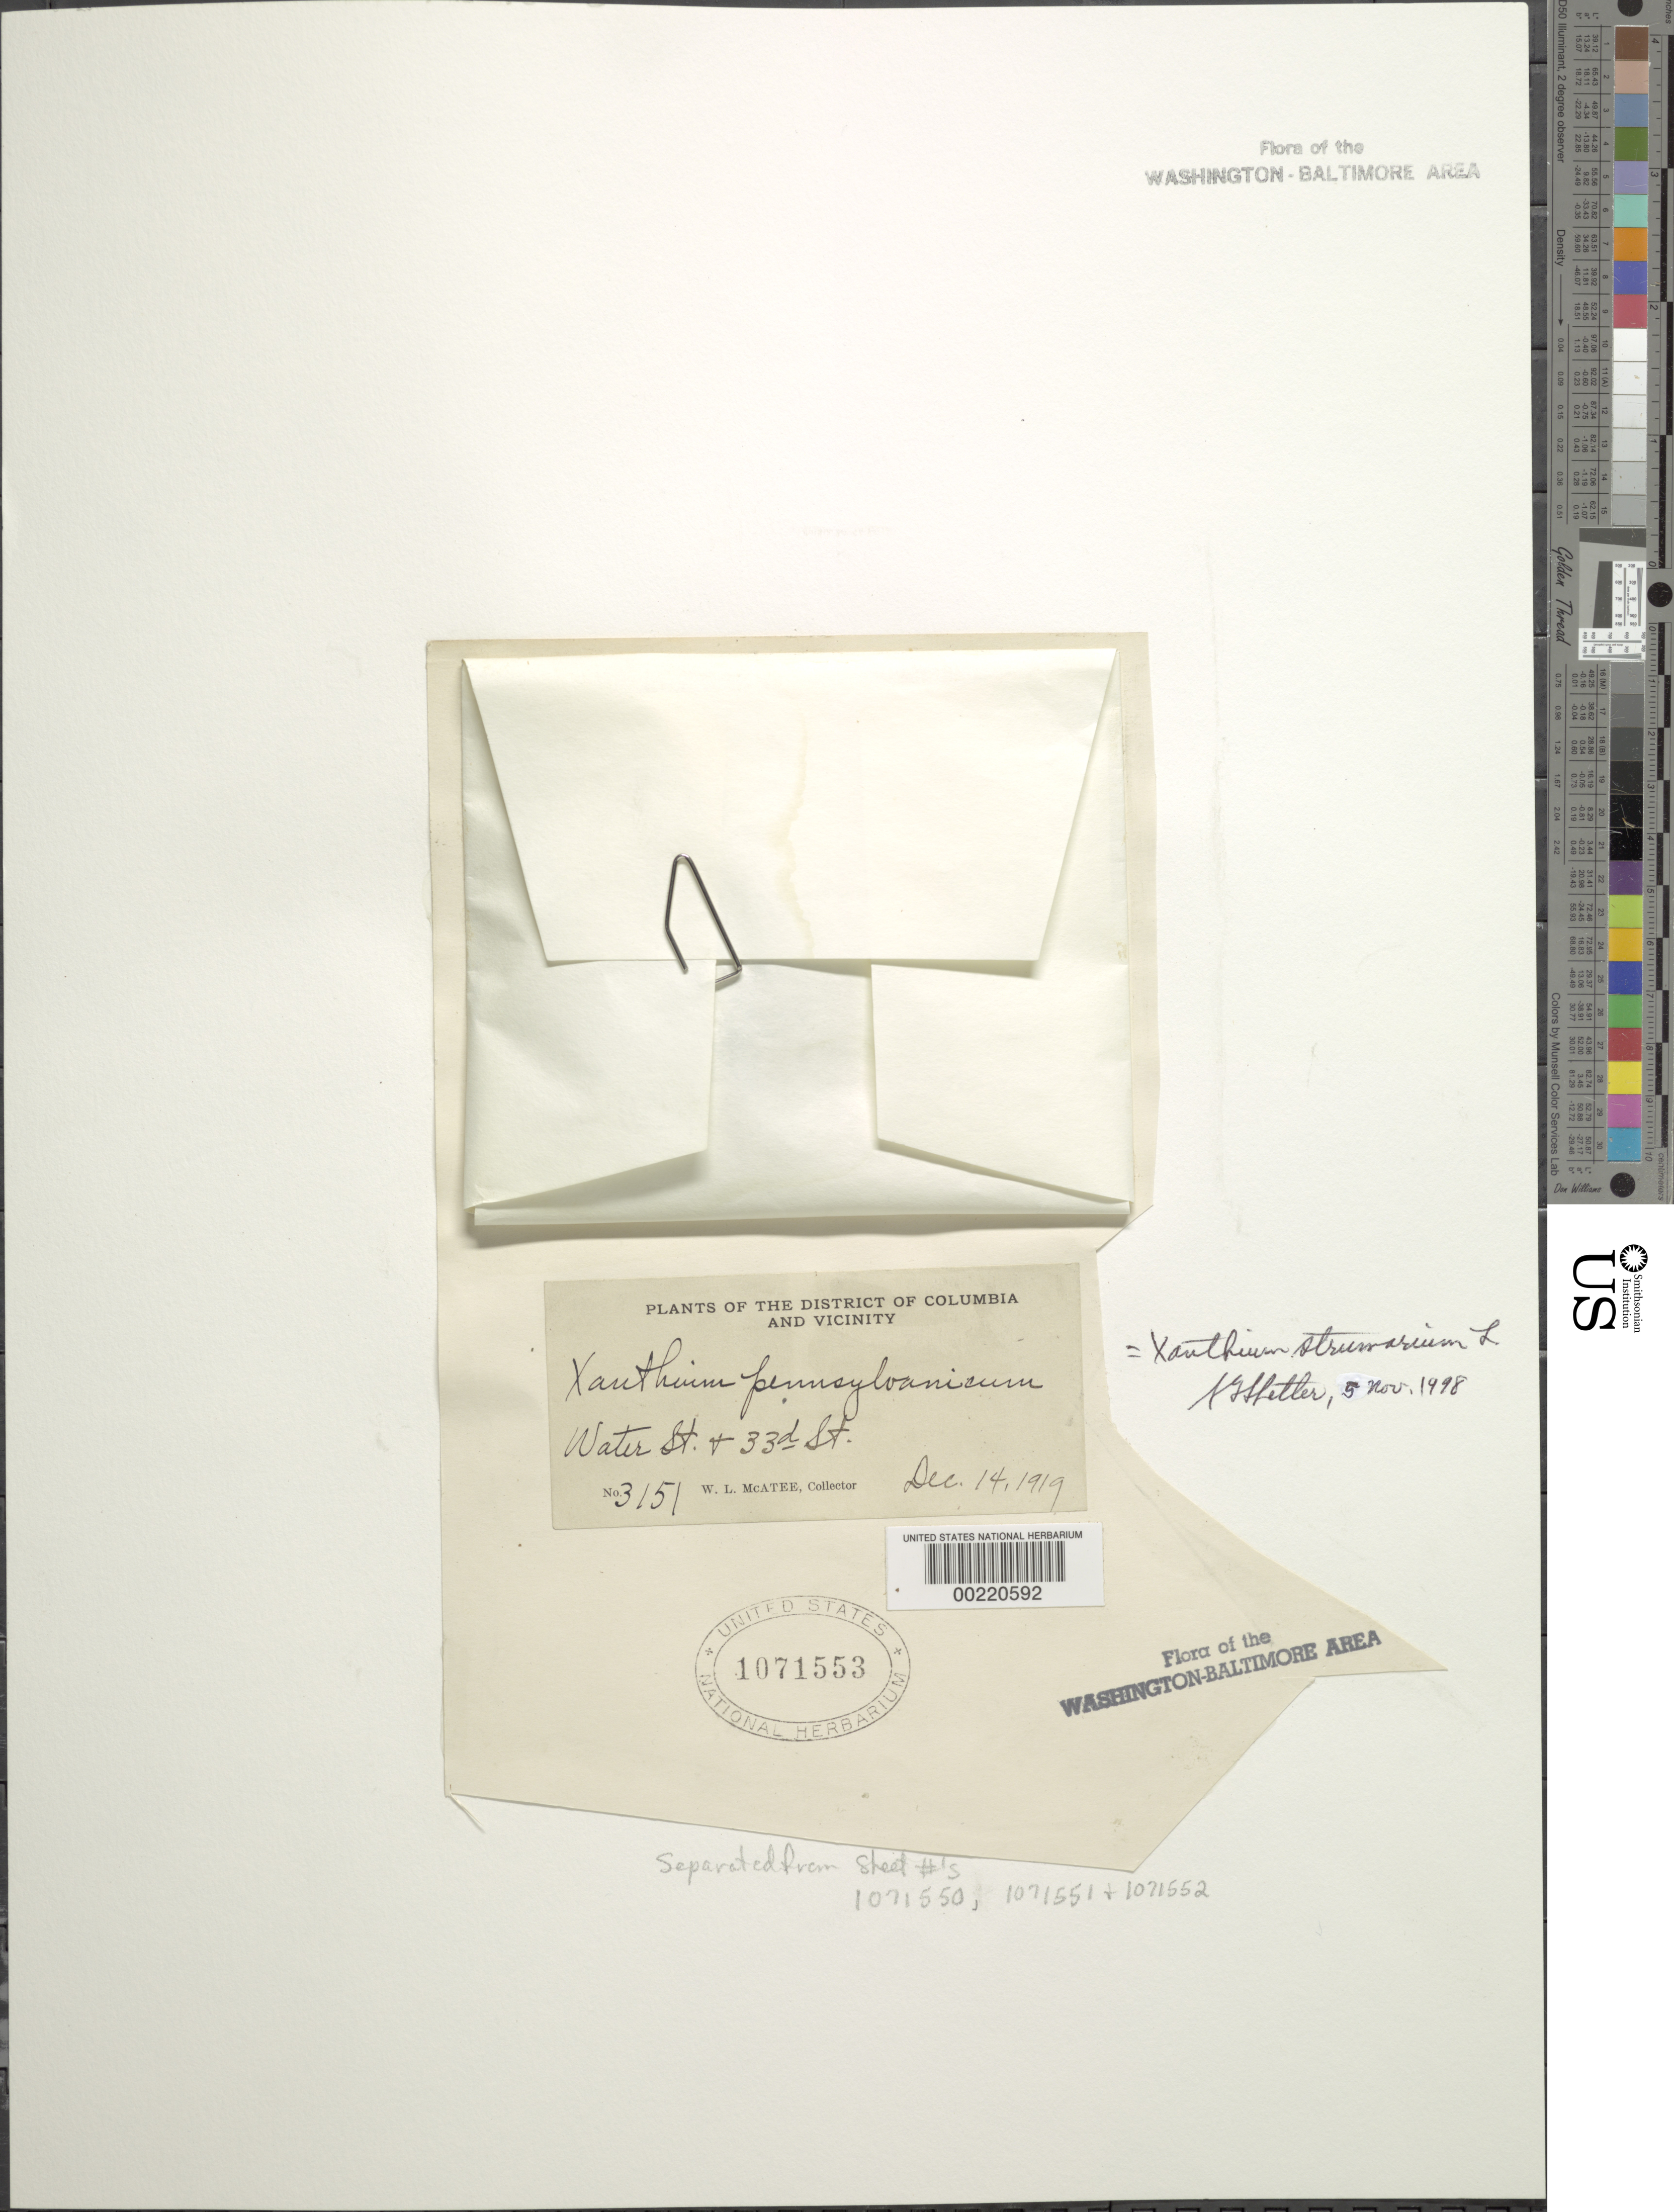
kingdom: Plantae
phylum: Tracheophyta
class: Magnoliopsida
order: Asterales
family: Asteraceae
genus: Xanthium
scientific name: Xanthium strumarium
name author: L.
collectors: W. McAtee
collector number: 3151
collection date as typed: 14 Dec 1919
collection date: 1919-12-14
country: United States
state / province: District of Columbia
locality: Water St. and 33rd St.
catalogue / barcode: US 1071553